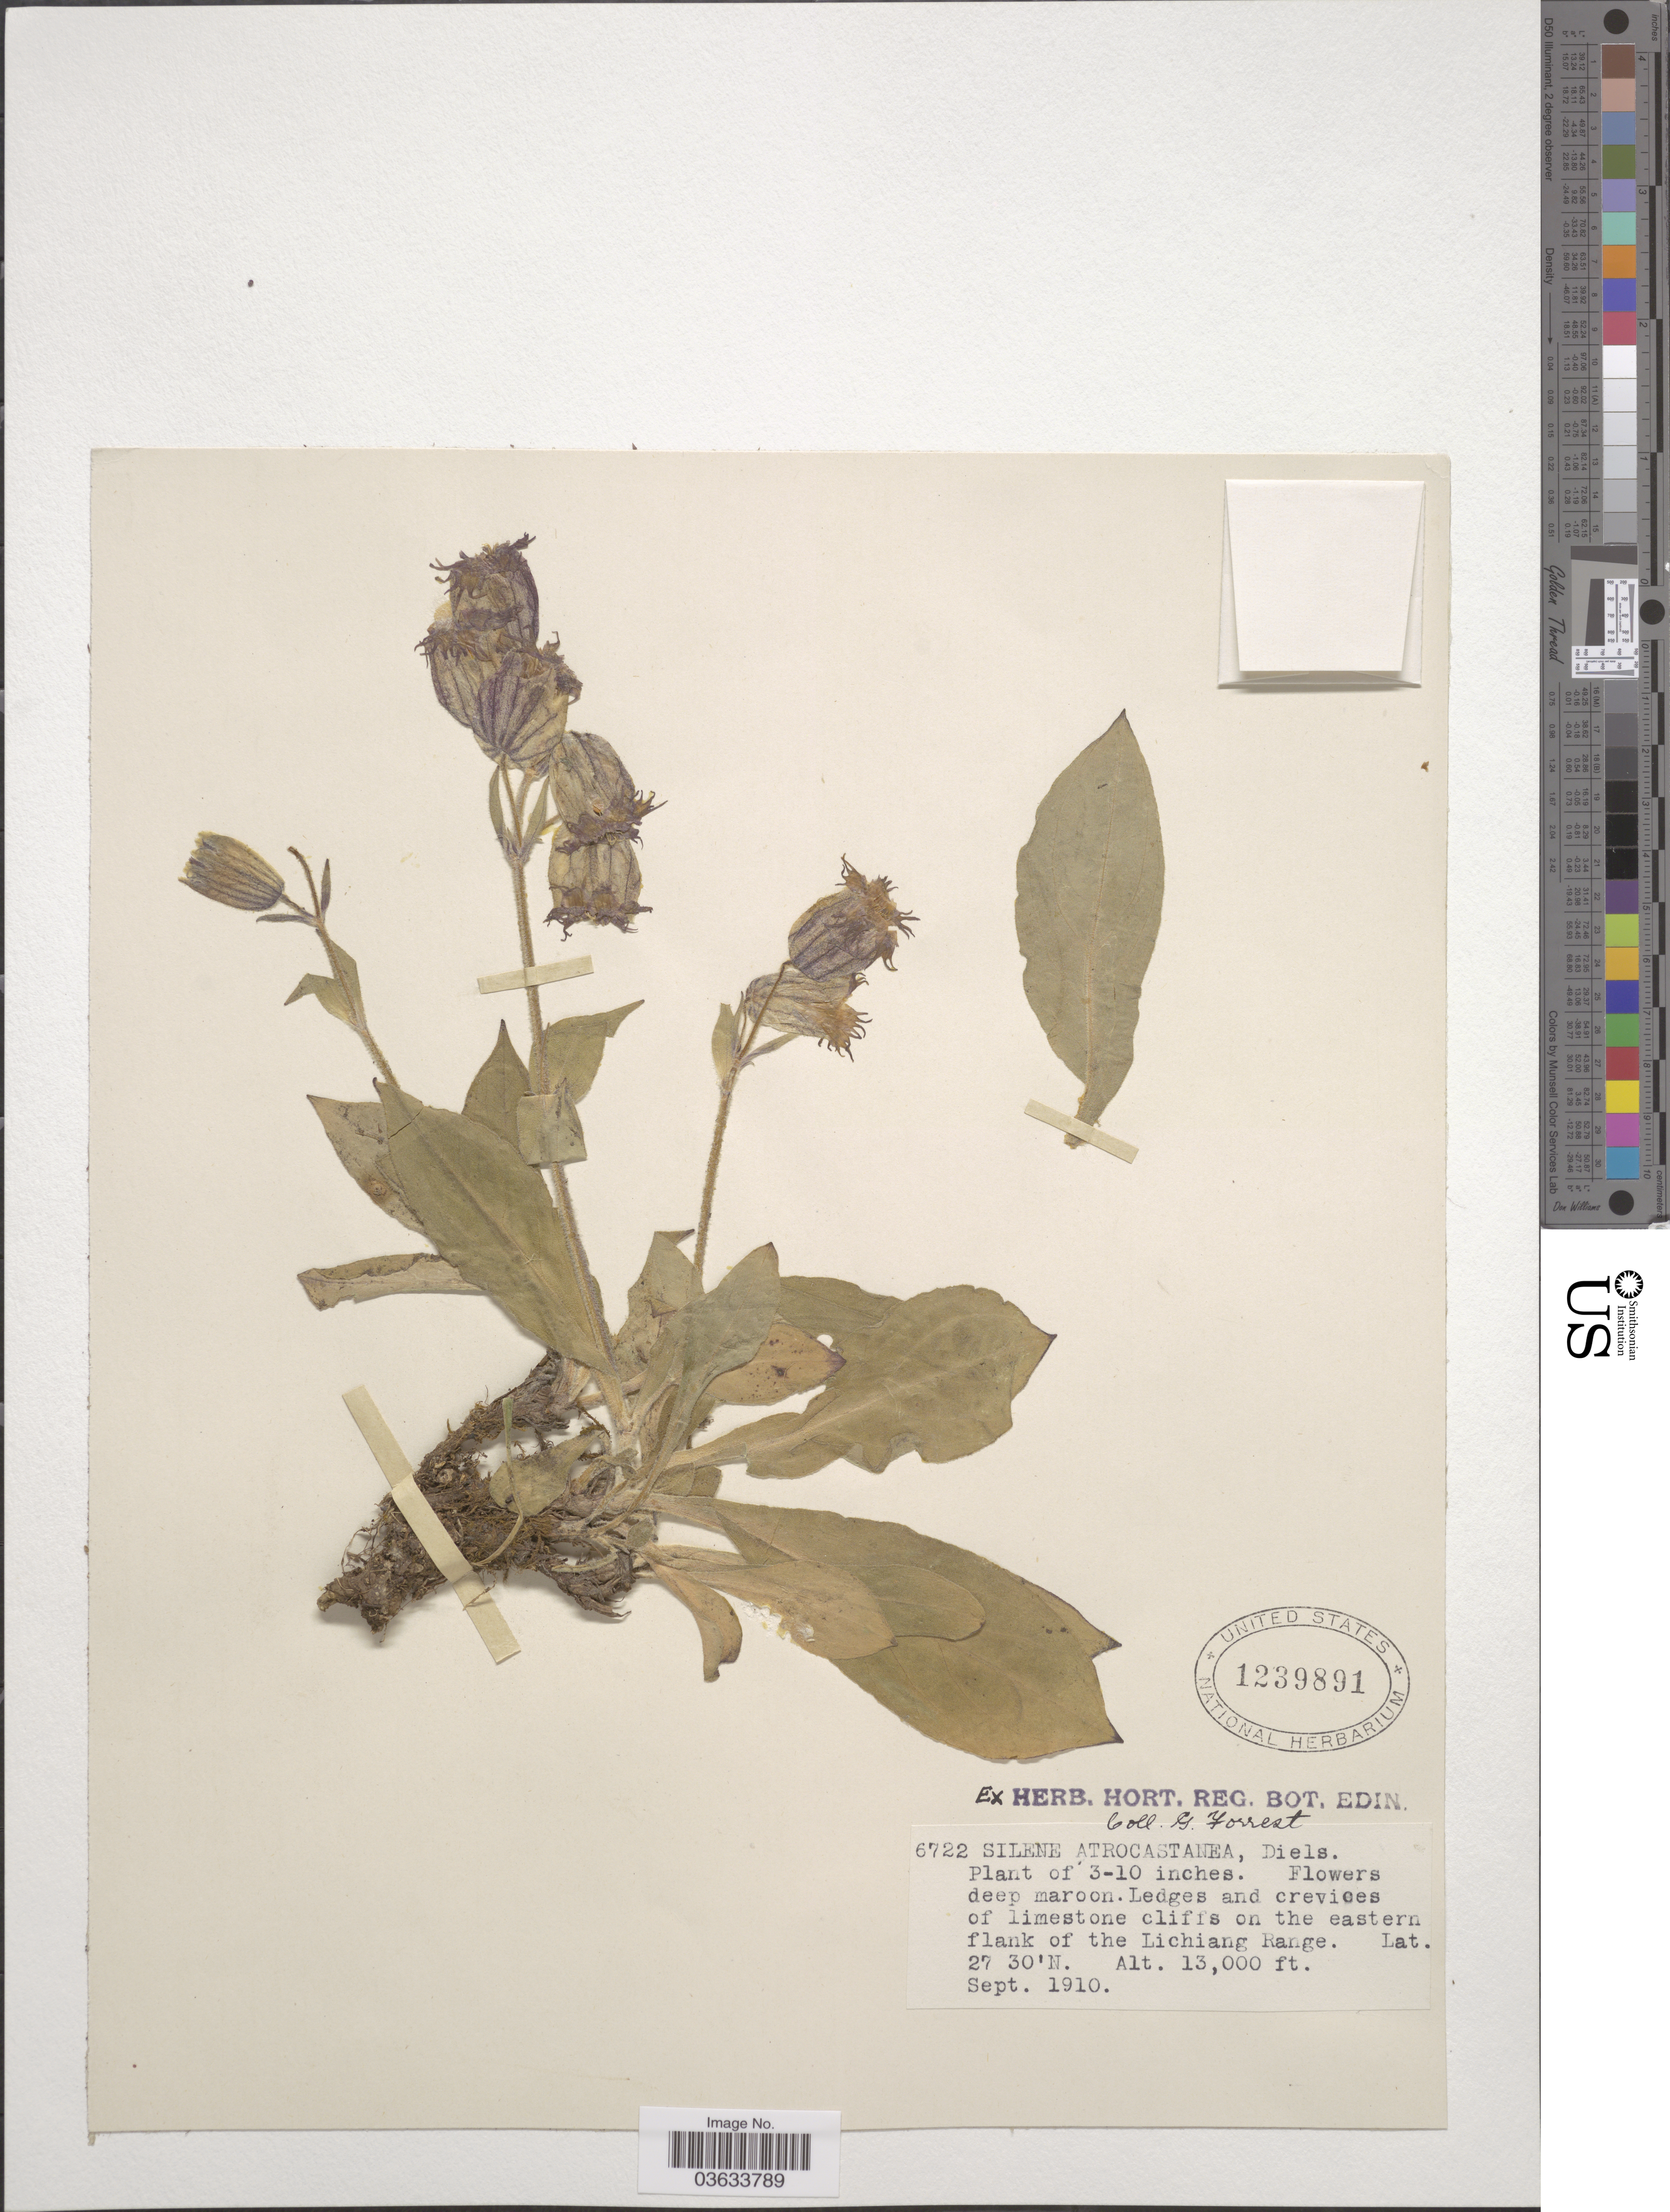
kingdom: Plantae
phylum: Tracheophyta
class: Magnoliopsida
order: Caryophyllales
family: Caryophyllaceae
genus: Silene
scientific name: Silene atrocastanea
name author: Diels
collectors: G. Forrest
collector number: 6722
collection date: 1910-09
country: China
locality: On the eastern flank of the Lichiang Range.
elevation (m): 3962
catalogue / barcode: US 1239891